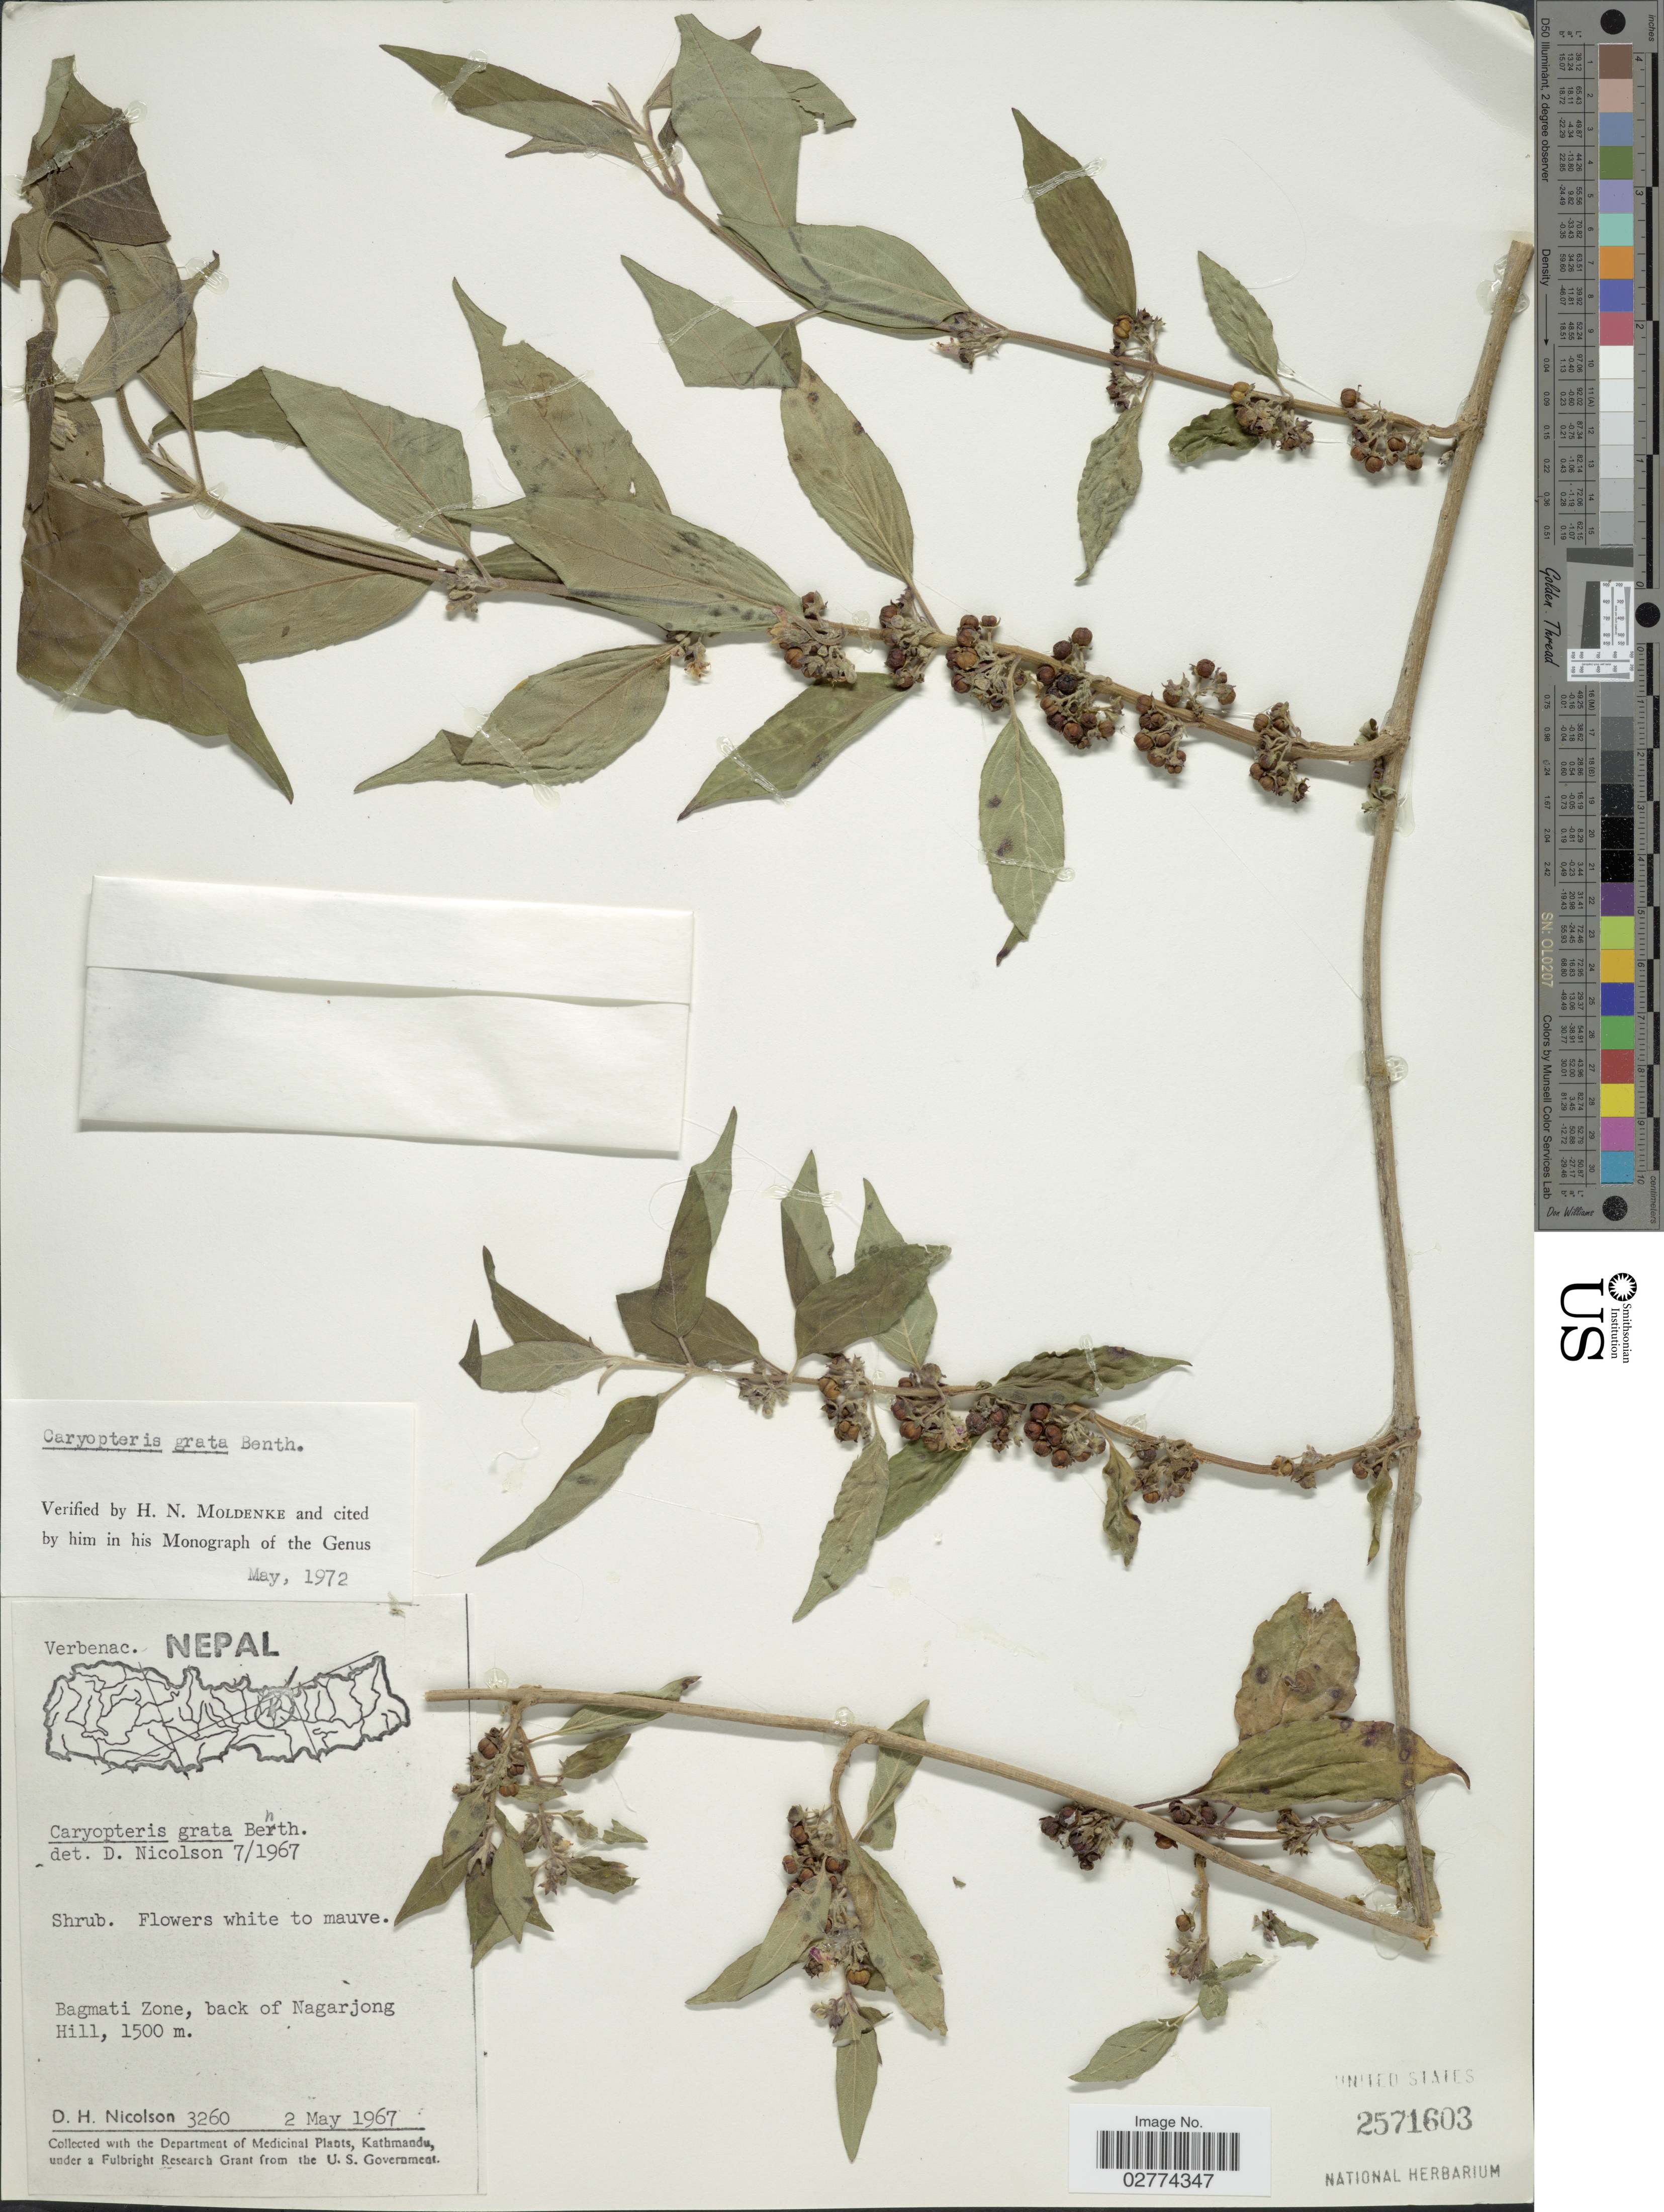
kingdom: Plantae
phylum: Tracheophyta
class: Magnoliopsida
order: Lamiales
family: Lamiaceae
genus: Caryopteris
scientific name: Caryopteris grata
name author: (Wall. ex Walp.) Benth. & Hook. f. ex C.B. Clarke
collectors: D. H. Nicolson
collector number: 3260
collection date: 1967-05-02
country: Nepal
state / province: Bagmati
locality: Bagmati Zone, back of Nagarjong Hill.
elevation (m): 1500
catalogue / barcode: US 2571603